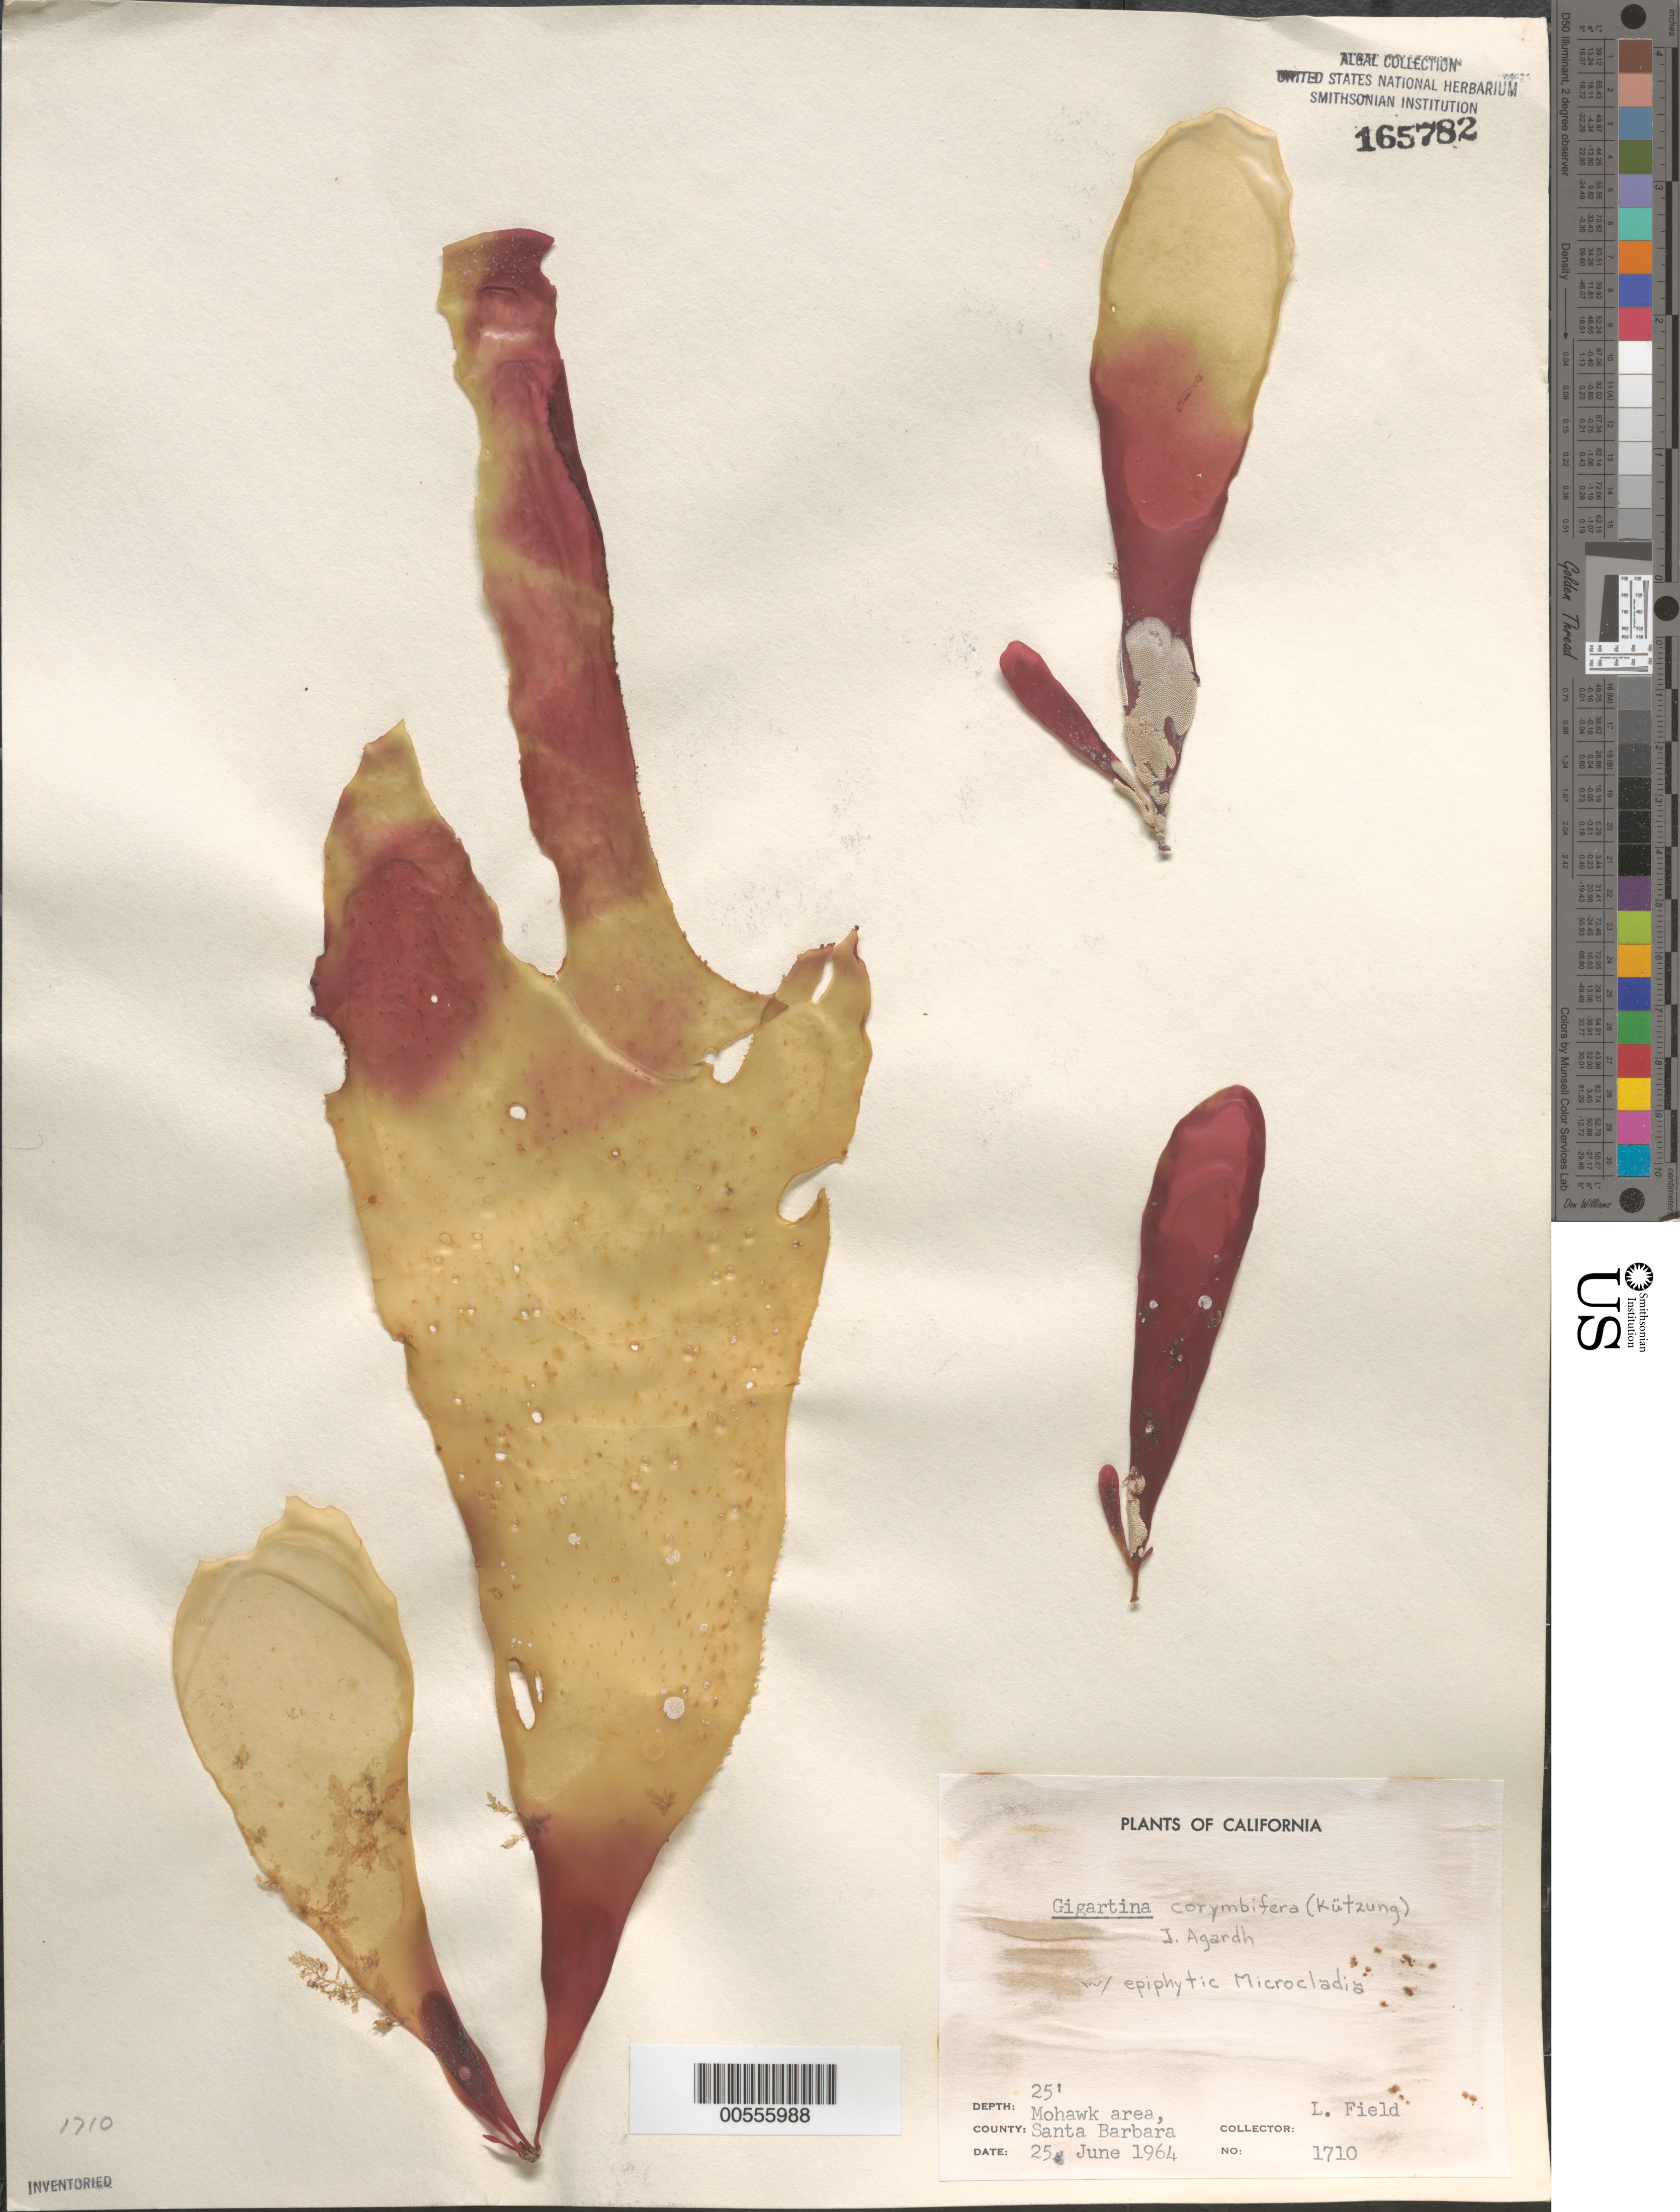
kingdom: Plantae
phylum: Rhodophyta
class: Florideophyceae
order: Gigartinales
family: Gigartinaceae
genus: Chondracanthus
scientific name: Chondracanthus corymbiferus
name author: (Kütz.) Guiry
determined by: Algae name updating Project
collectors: L. Field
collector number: Neushul 1710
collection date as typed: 25 Jun 1964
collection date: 1964-06-25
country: United States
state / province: California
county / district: Santa Barbara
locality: Santa Barbara, Mohawk area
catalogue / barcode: US 165782